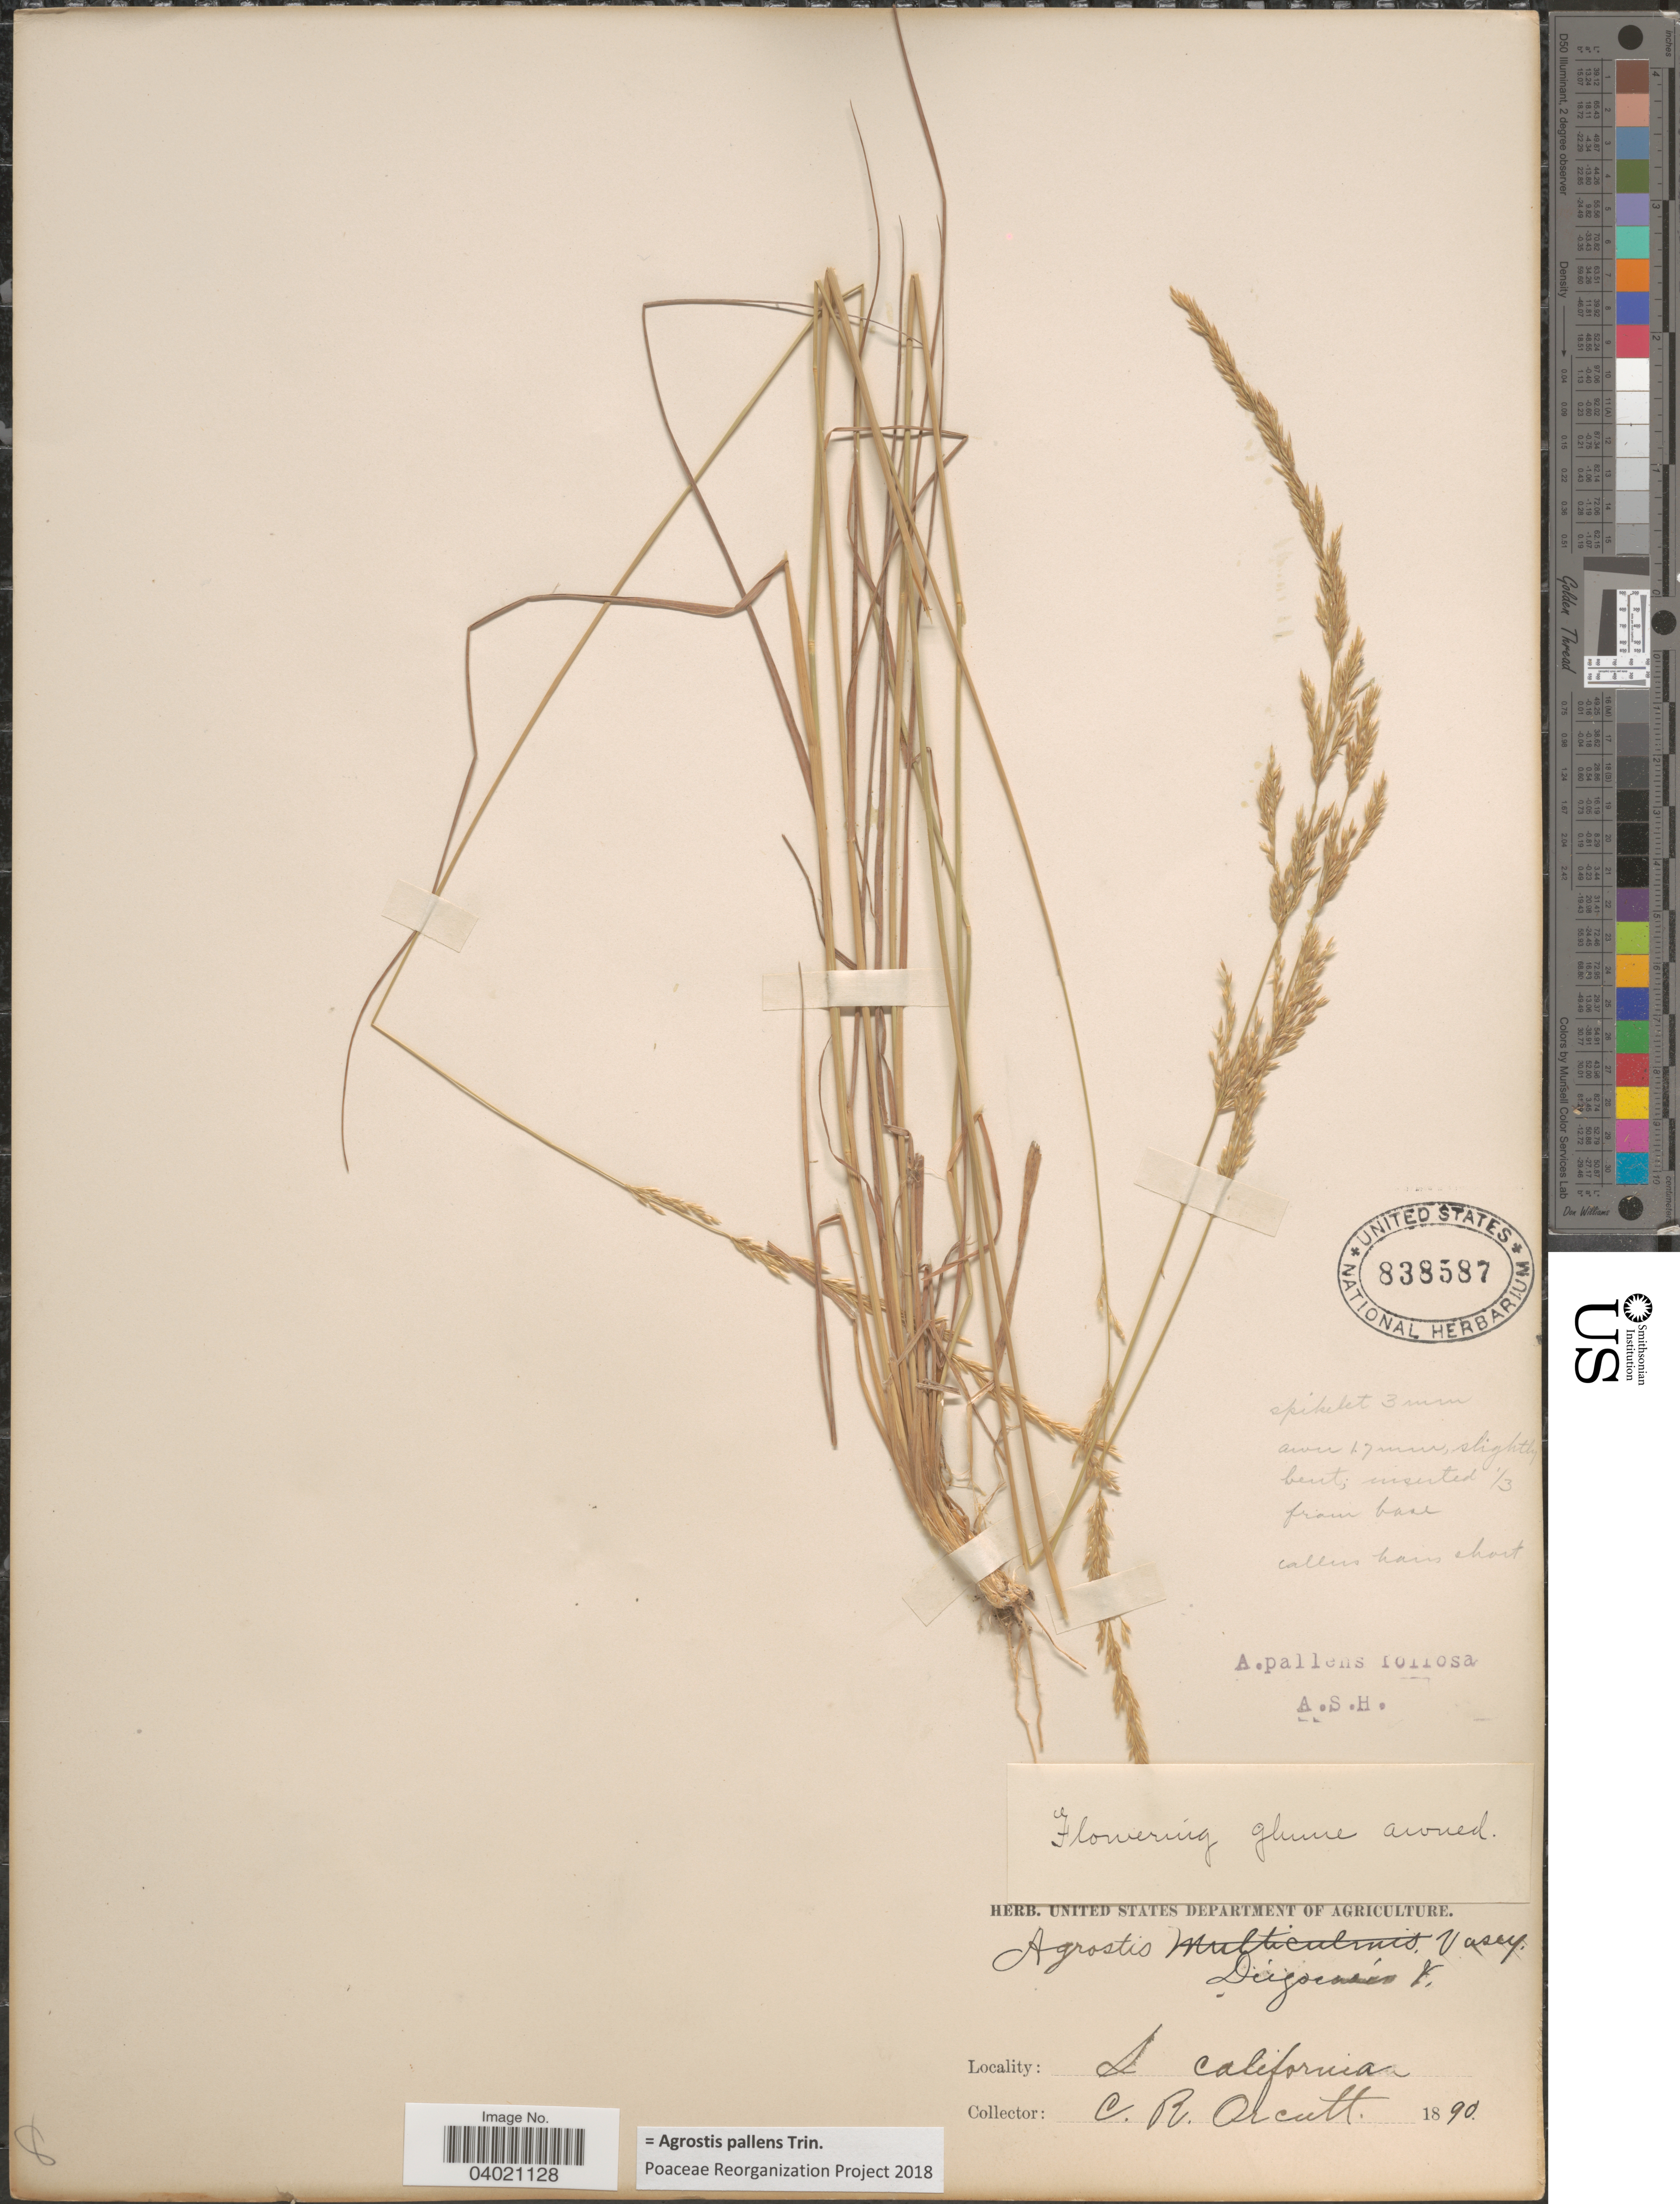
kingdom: Plantae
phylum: Tracheophyta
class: Liliopsida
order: Poales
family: Poaceae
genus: Agrostis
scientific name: Agrostis pallens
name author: Trin.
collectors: C. R. Orcutt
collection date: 1890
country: United States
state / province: California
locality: S. California.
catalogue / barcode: US 838587